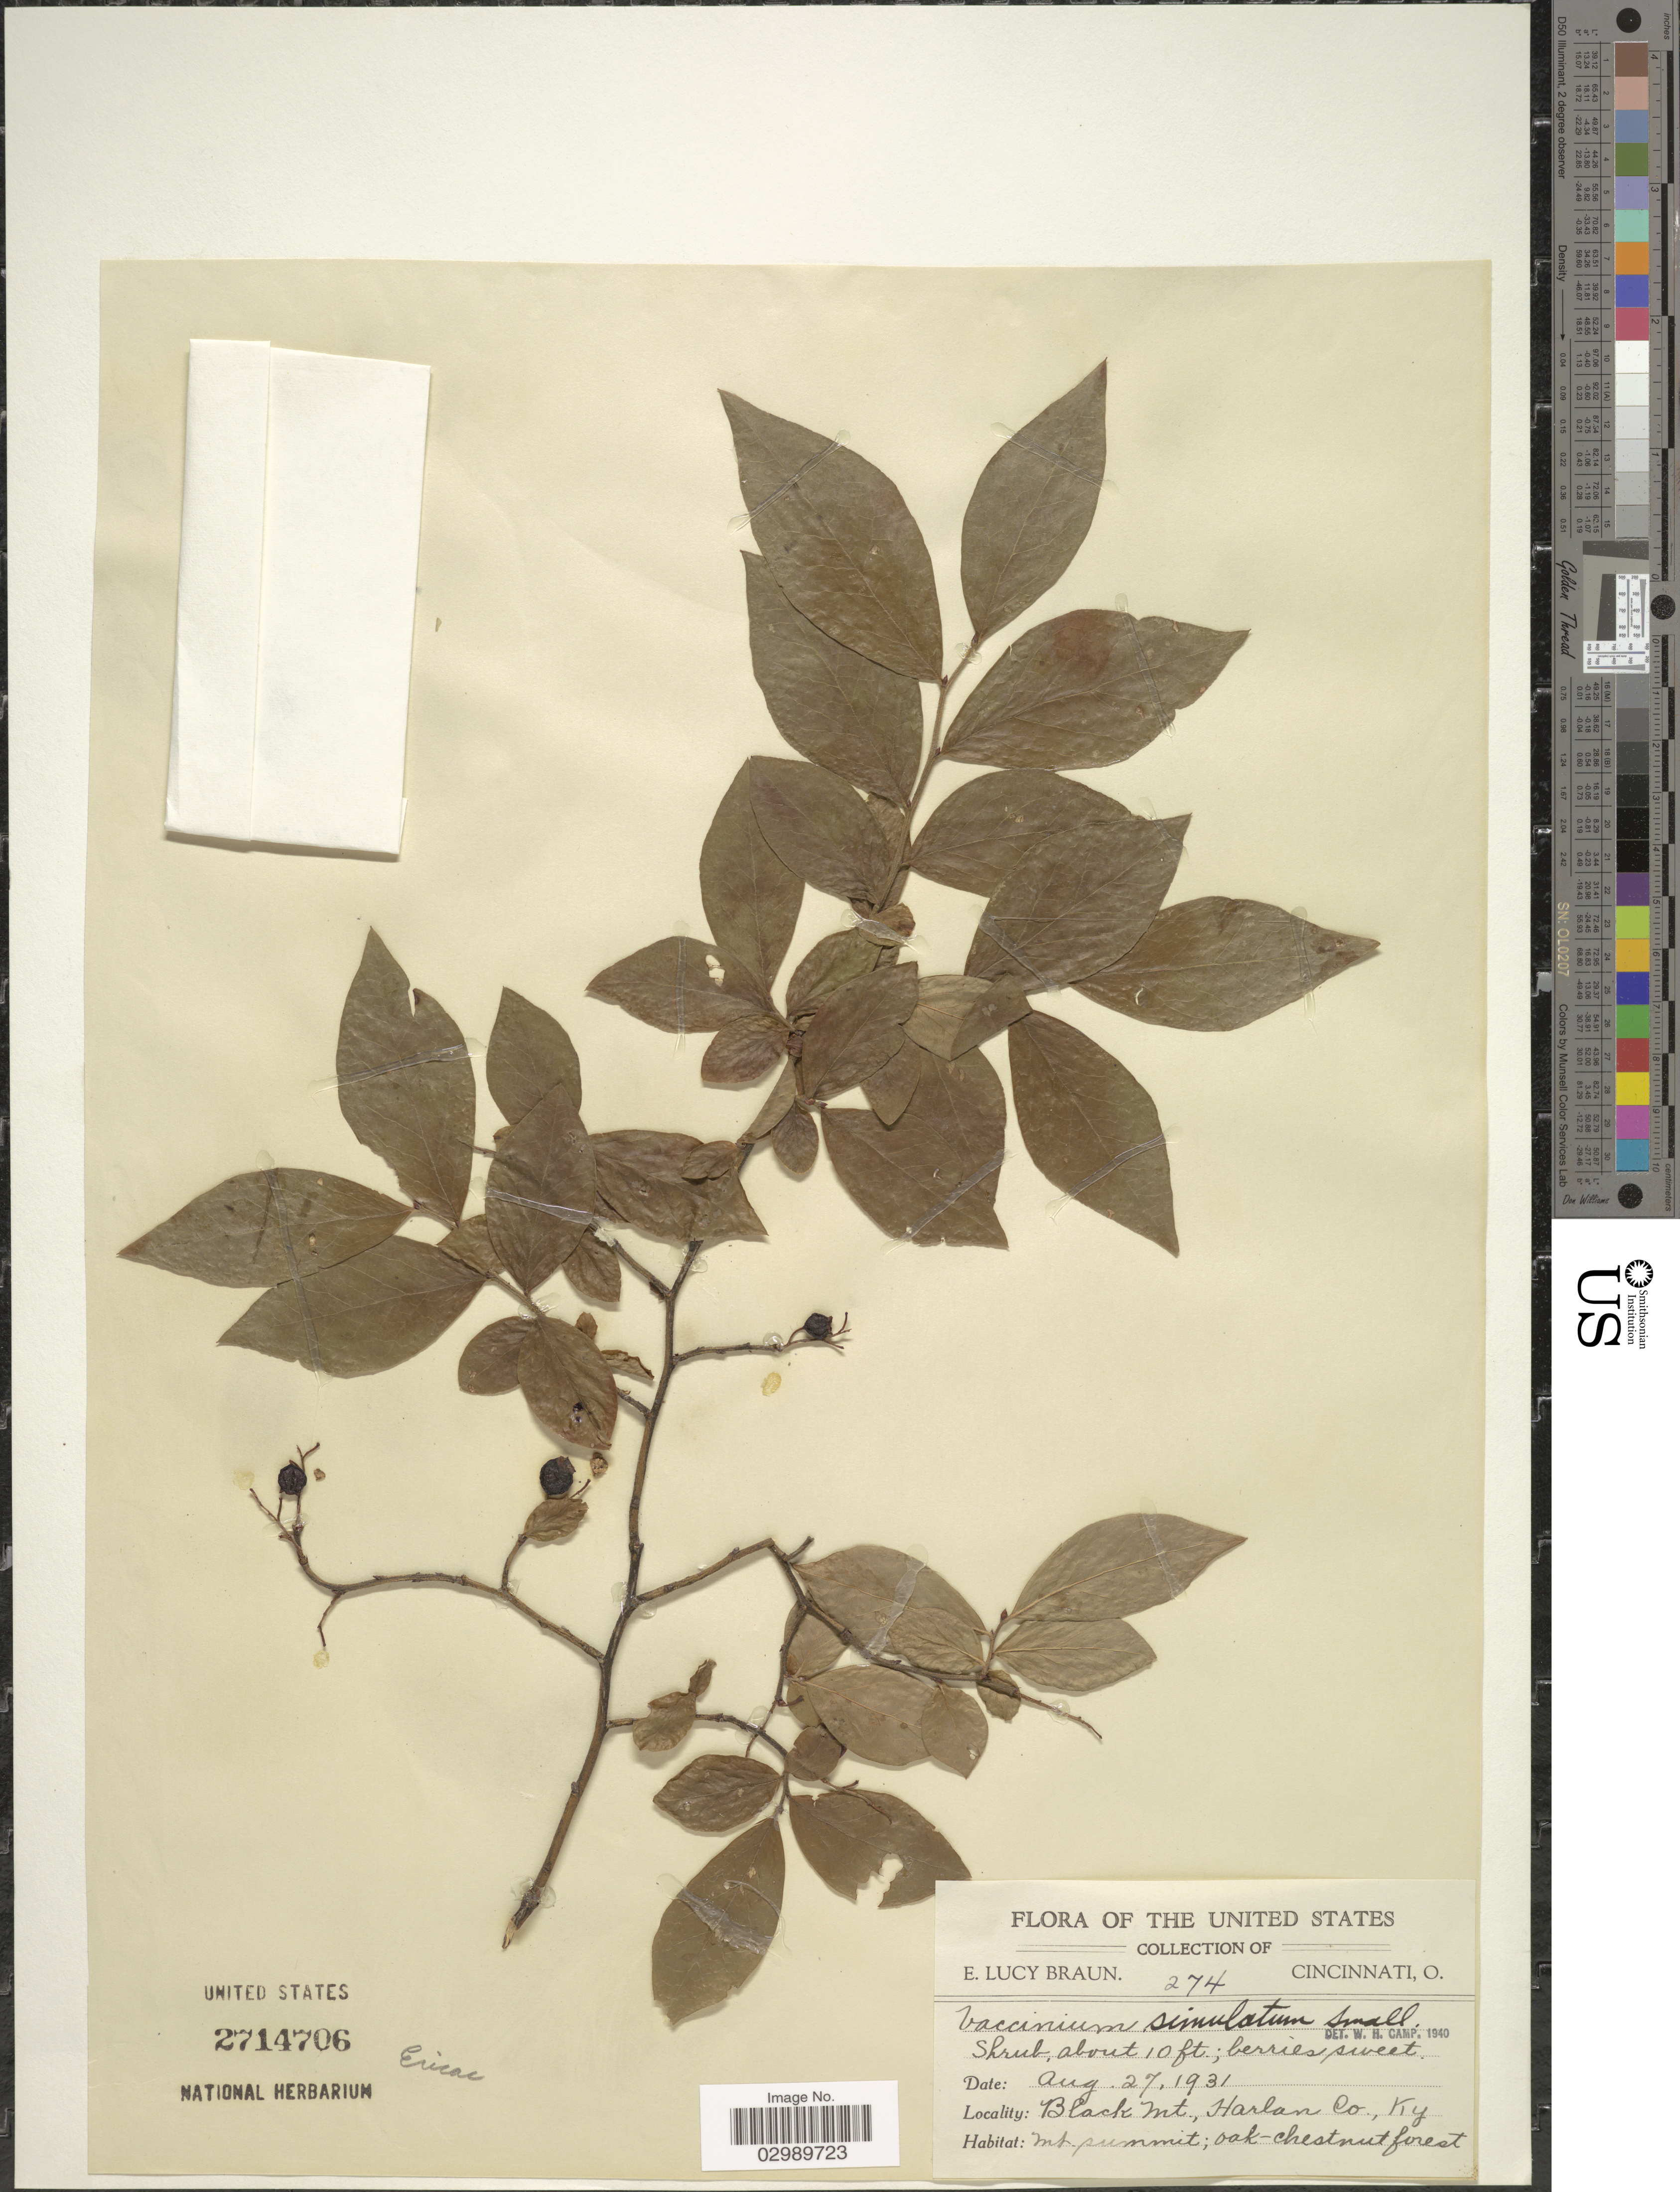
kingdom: Plantae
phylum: Tracheophyta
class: Magnoliopsida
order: Ericales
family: Ericaceae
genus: Vaccinium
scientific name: Vaccinium simulatum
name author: Small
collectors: E. L. Braun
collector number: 274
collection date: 1931-08-27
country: United States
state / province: Kentucky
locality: Black Mt., Harlan Co., Ky.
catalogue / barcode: US 2714706